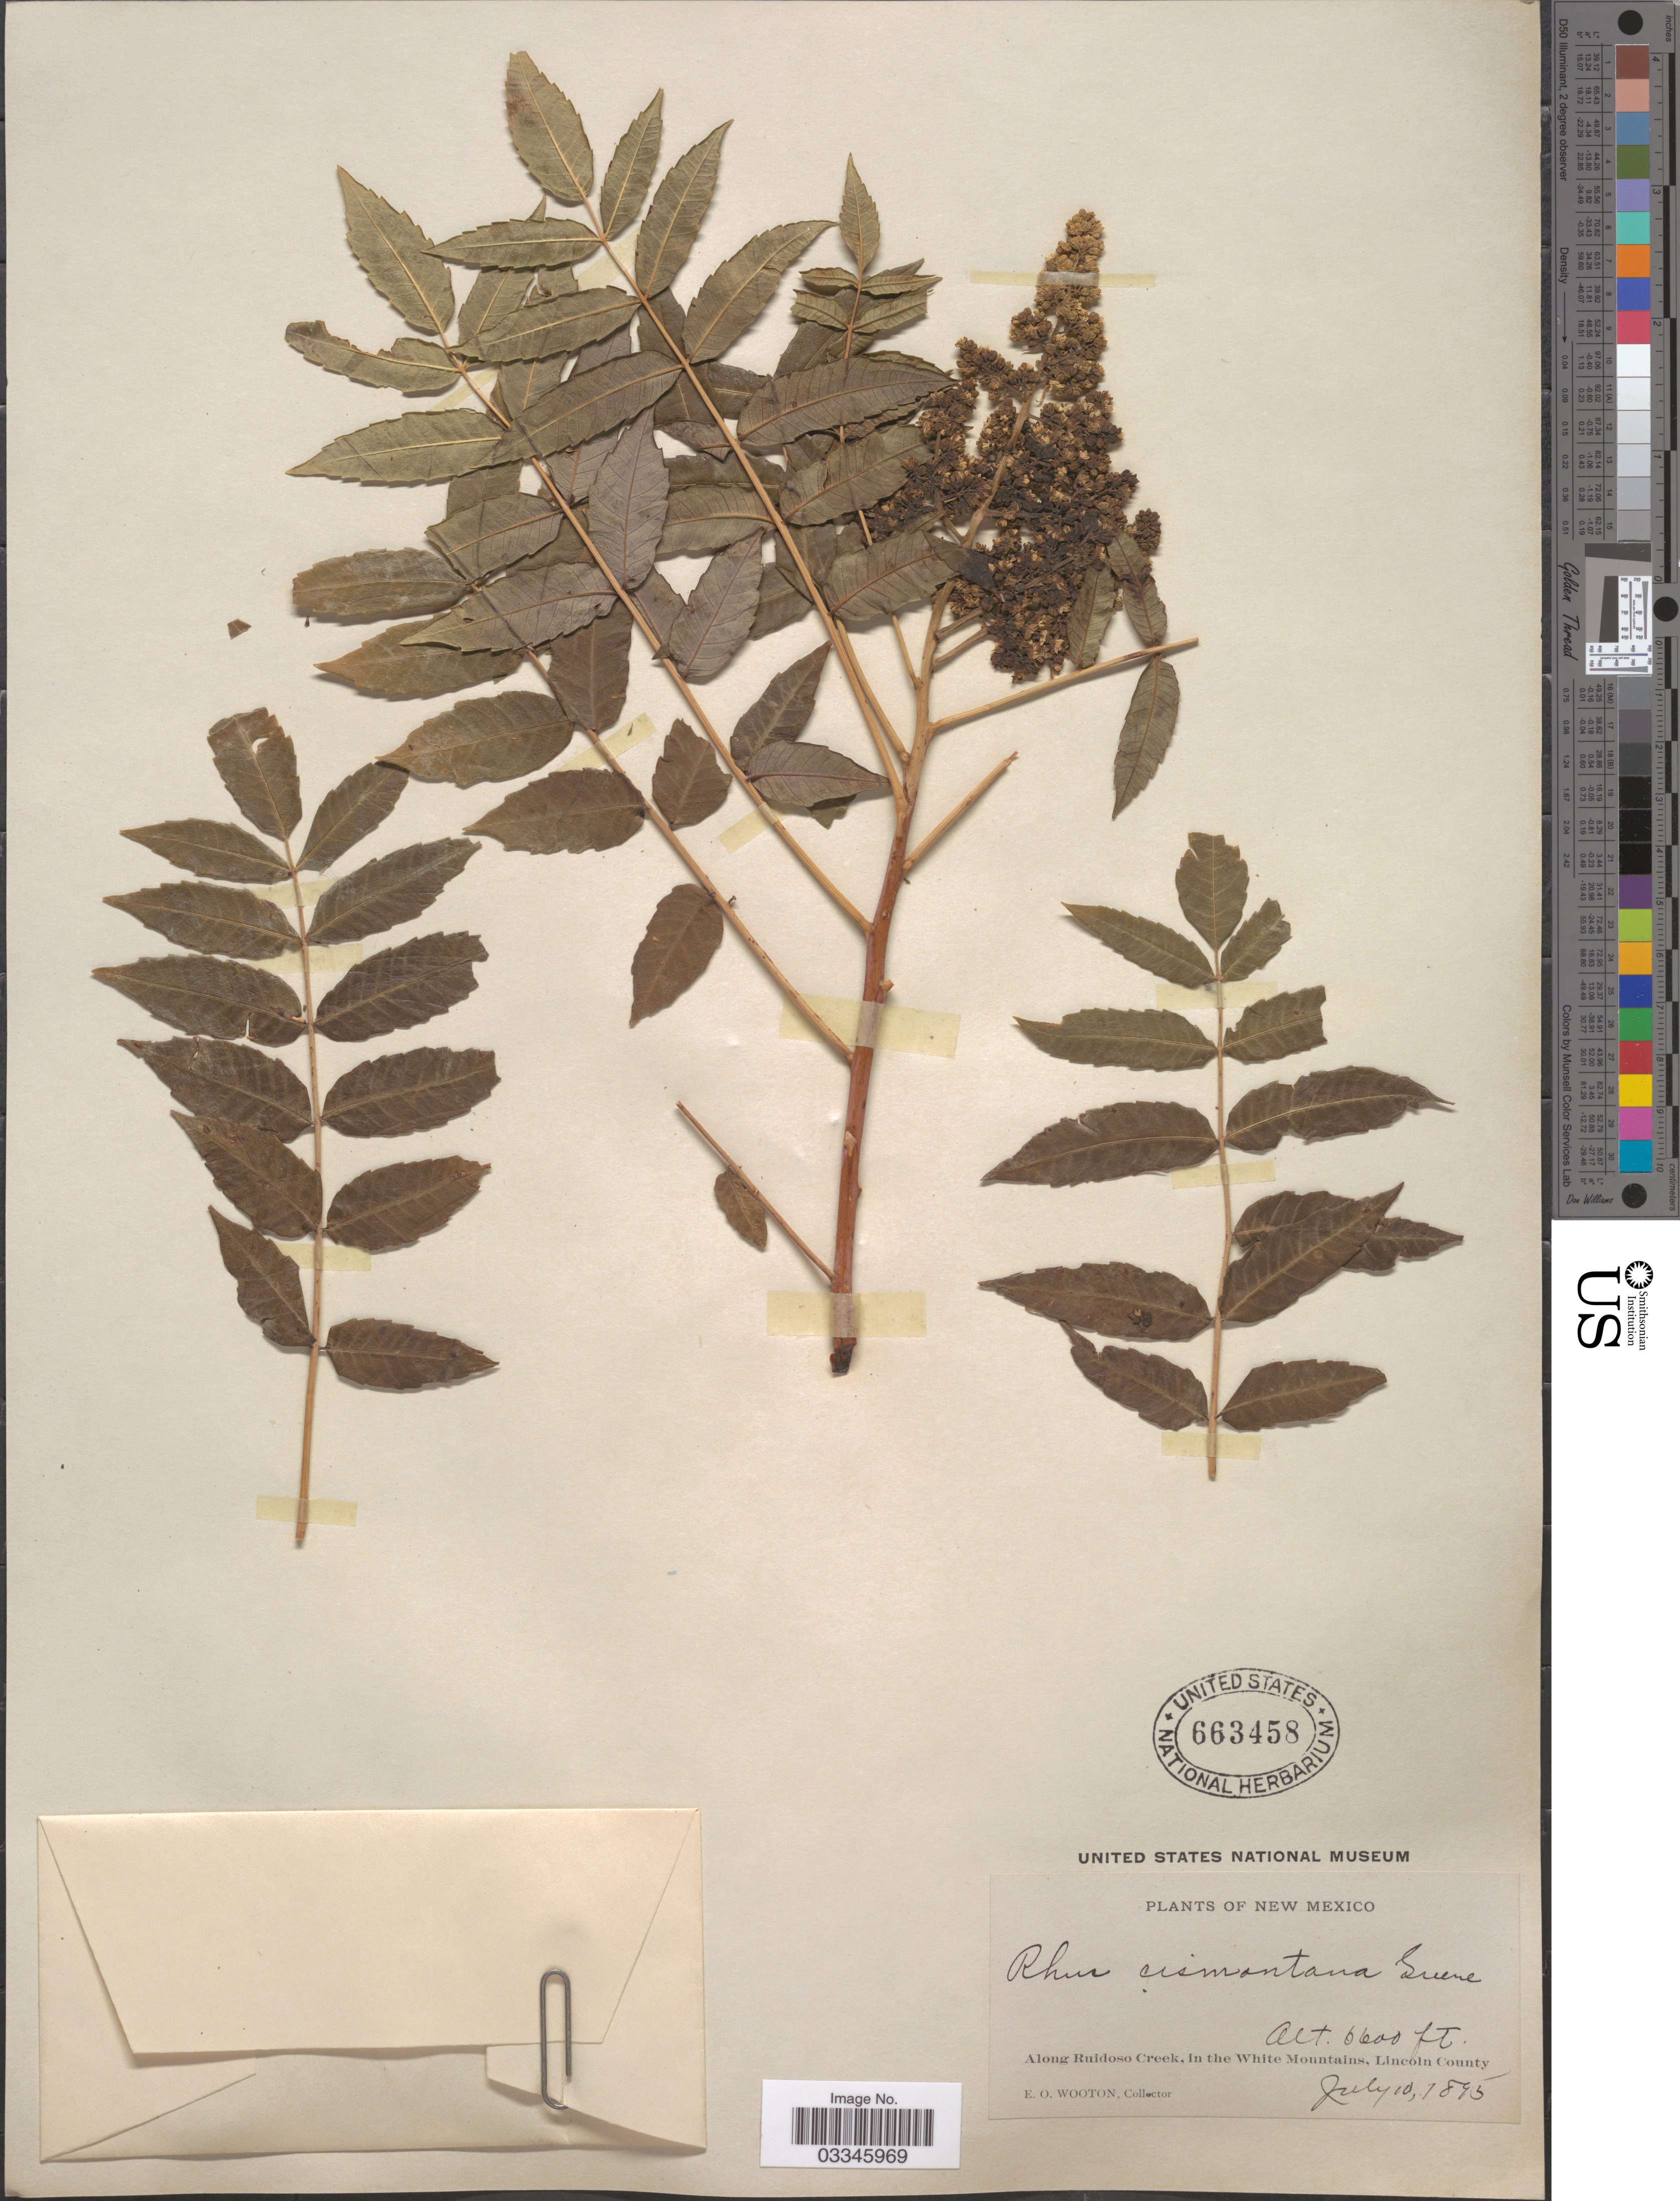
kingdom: Plantae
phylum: Tracheophyta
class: Magnoliopsida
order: Sapindales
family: Anacardiaceae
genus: Rhus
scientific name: Rhus glabra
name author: L.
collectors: E. O. Wooton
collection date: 1895-07-10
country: United States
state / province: New Mexico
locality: Along Ruidoso Creek, in the White Mountains, Lincoln County.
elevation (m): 2012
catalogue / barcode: US 663458